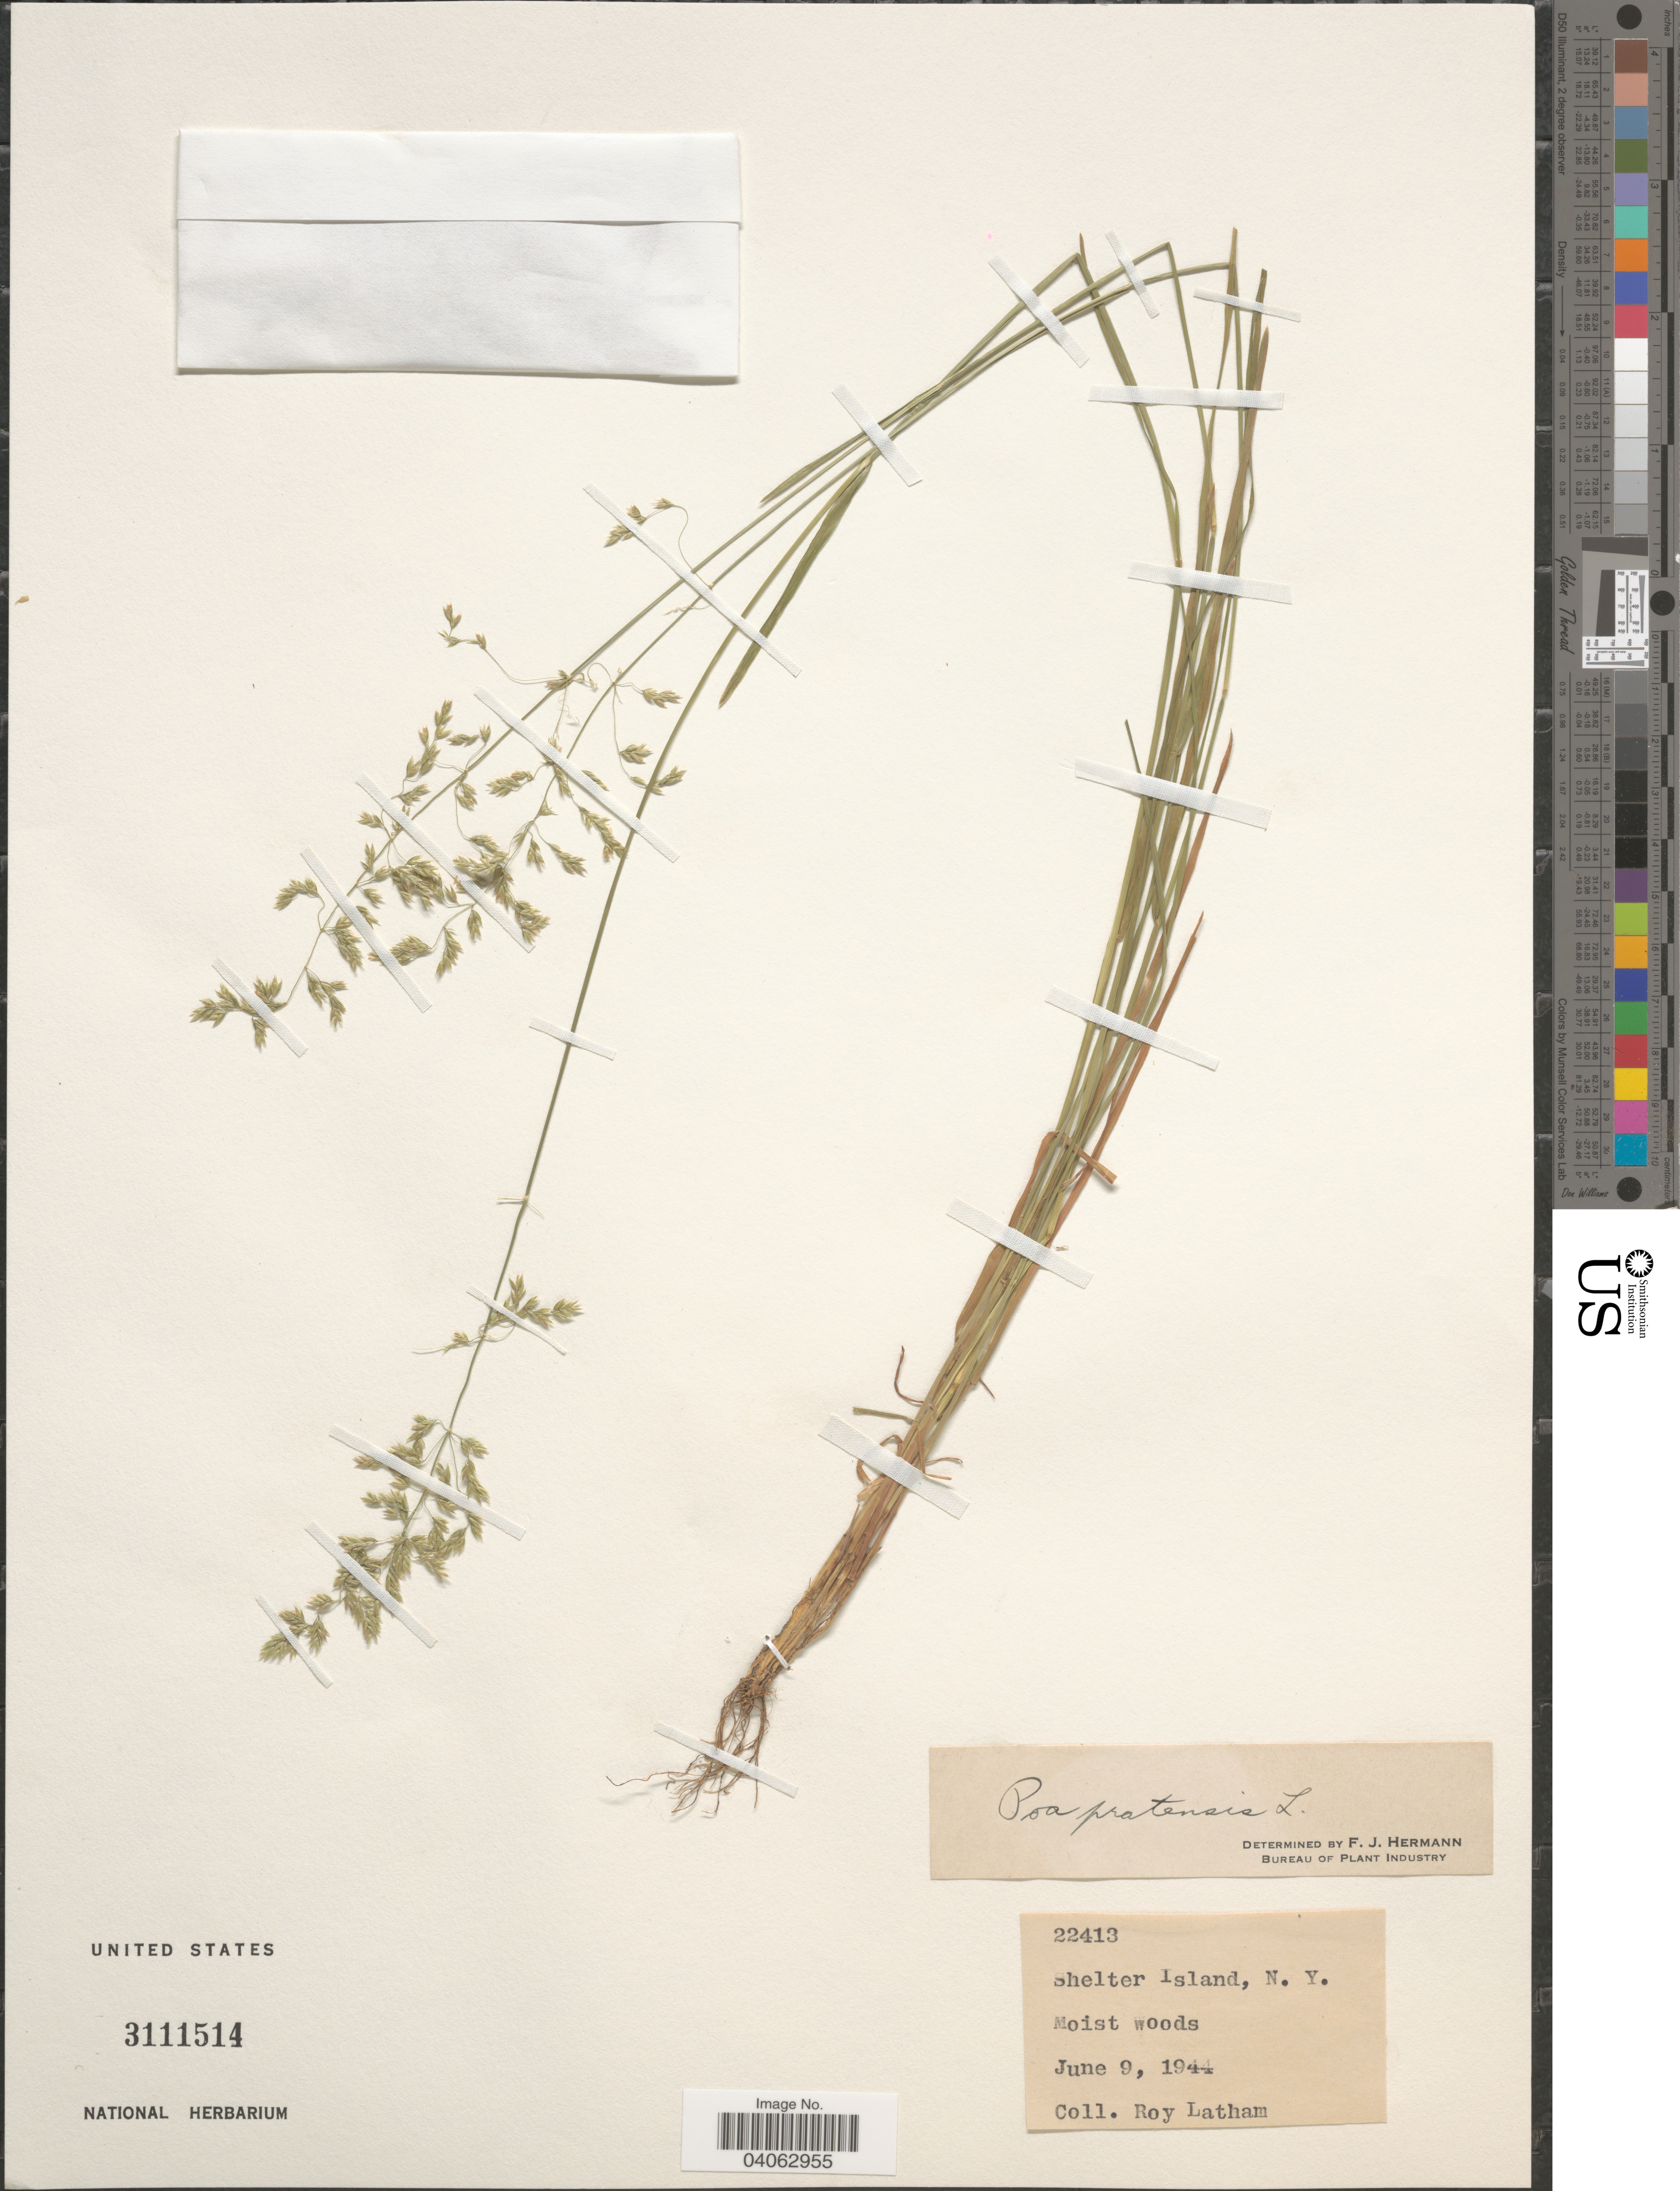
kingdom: Plantae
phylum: Tracheophyta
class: Liliopsida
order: Poales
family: Poaceae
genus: Poa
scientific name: Poa pratensis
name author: L.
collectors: R. Latham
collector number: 22413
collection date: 1944-06-09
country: United States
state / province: New York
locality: Shelter Island.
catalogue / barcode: US 3111514